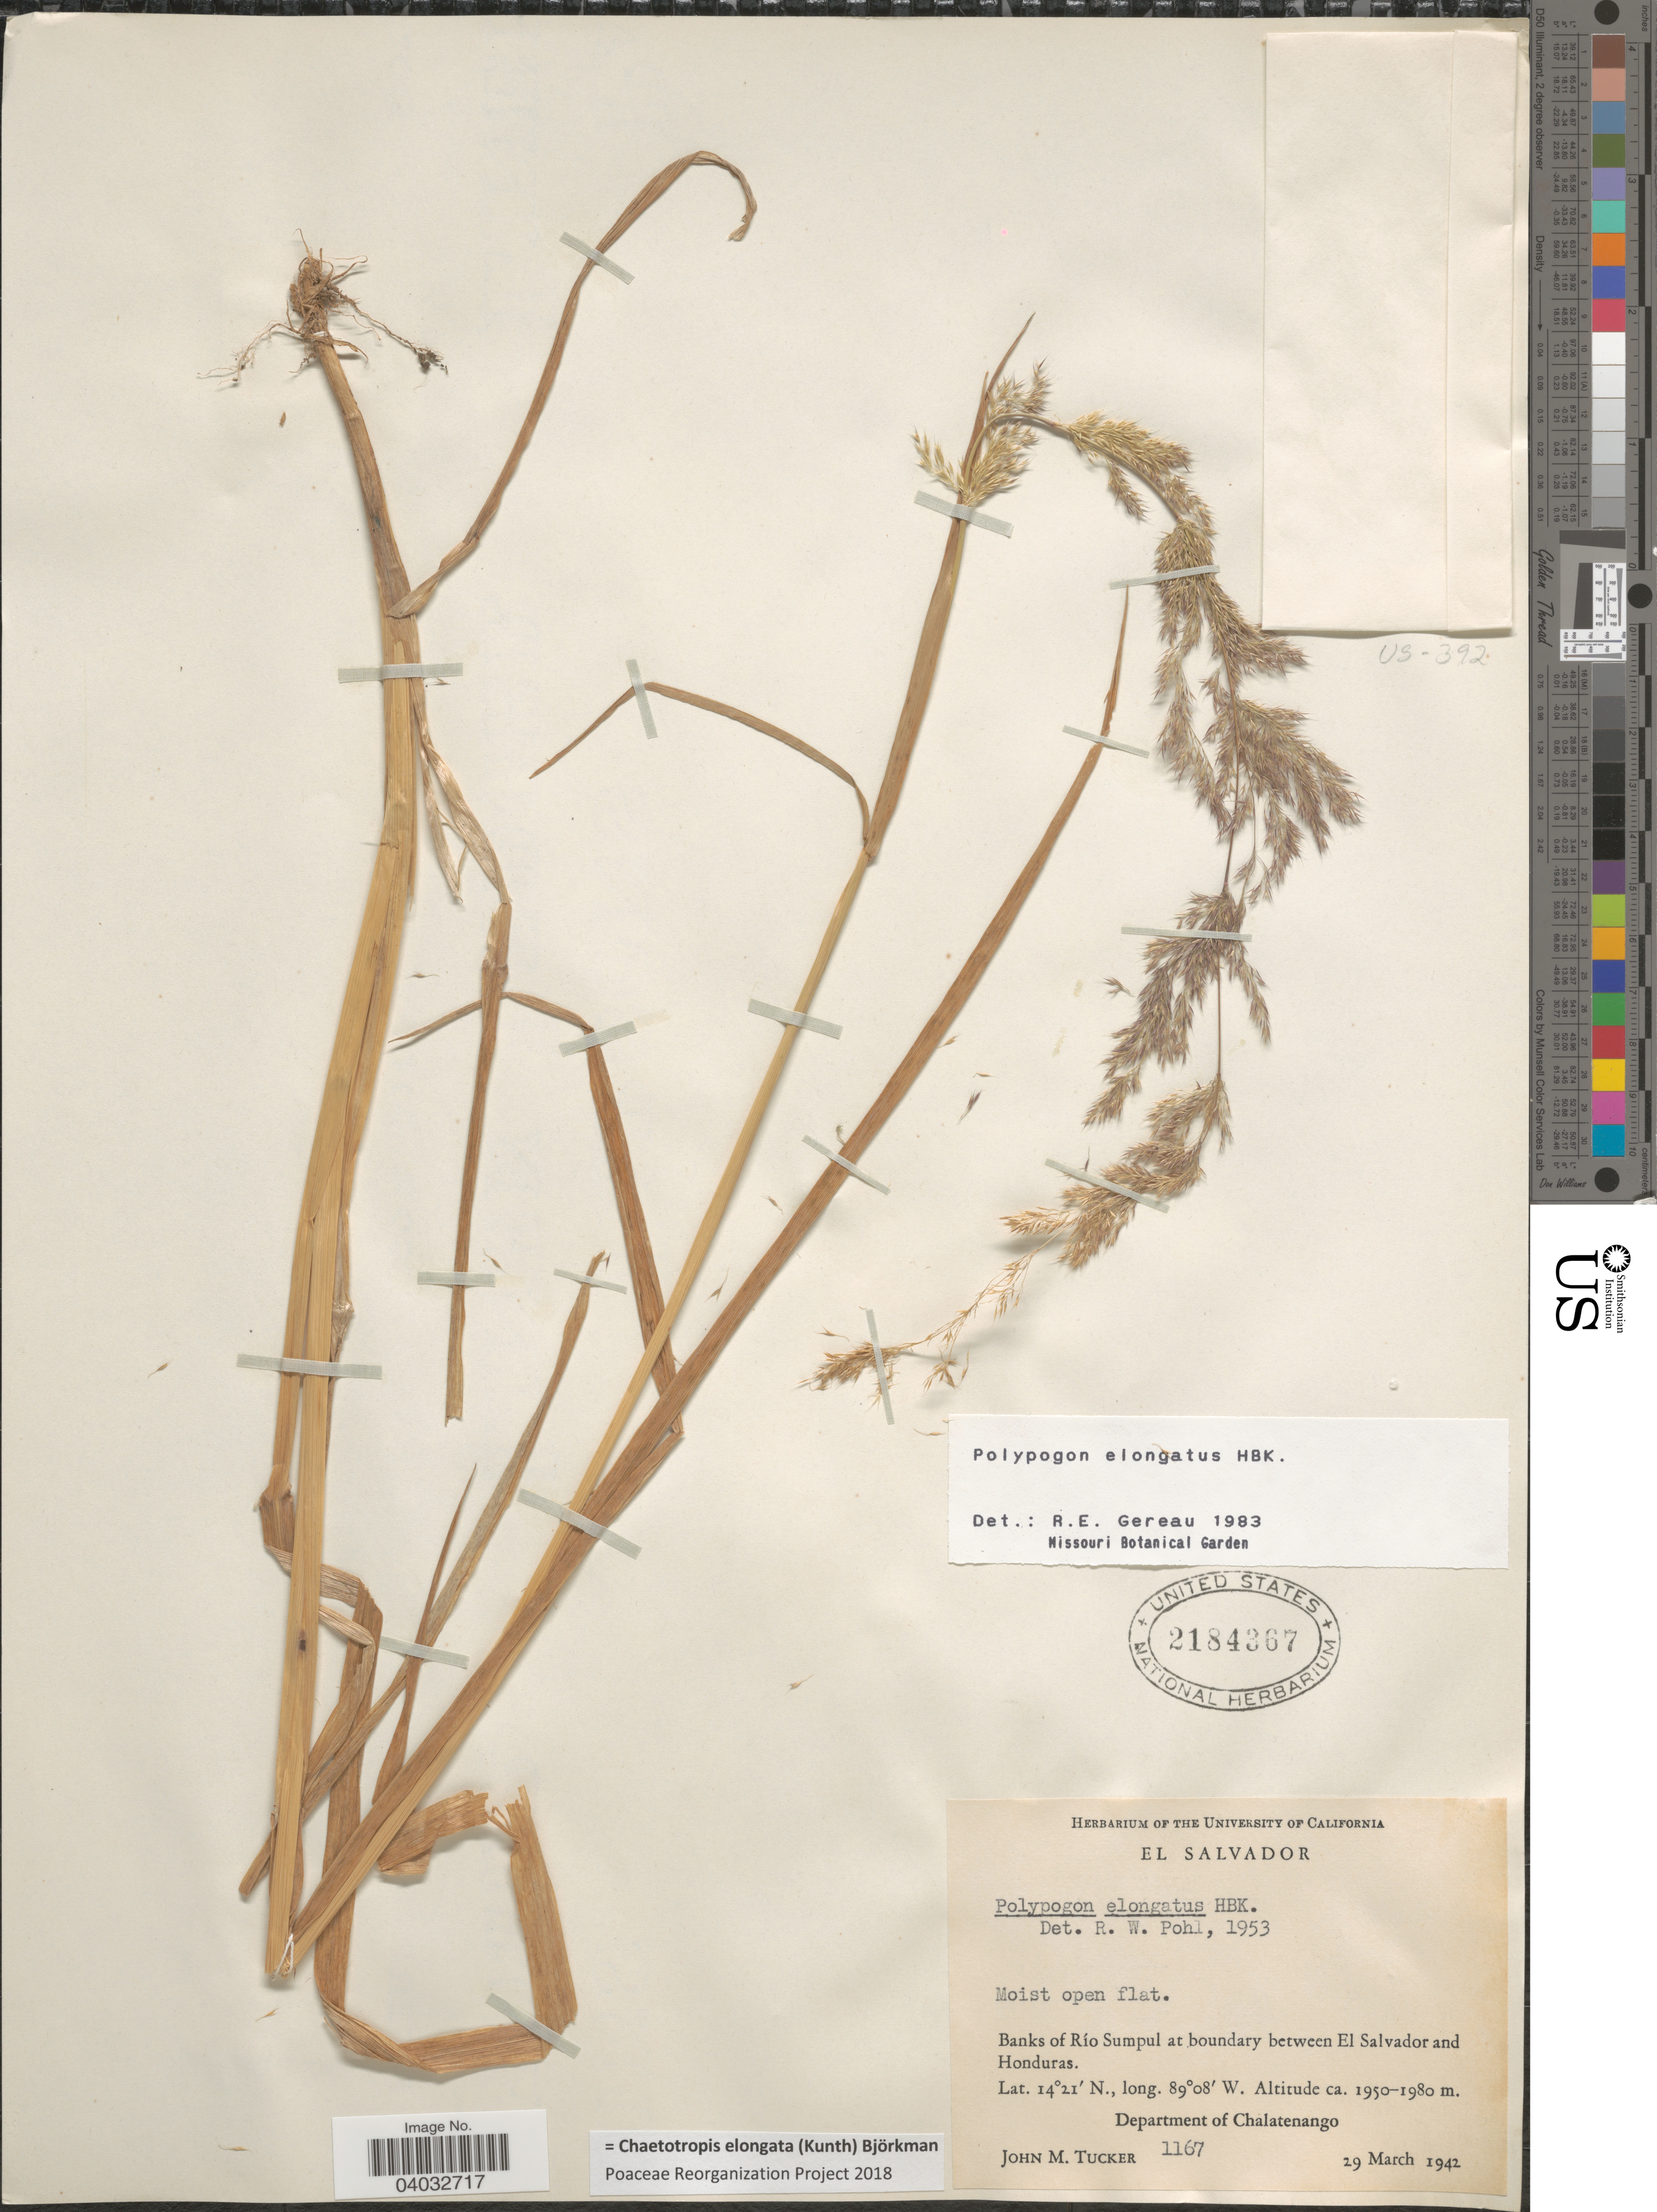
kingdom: Plantae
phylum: Tracheophyta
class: Liliopsida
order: Poales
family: Poaceae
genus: Chaetotropis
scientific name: Chaetotropis elongata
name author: (Kunth) Björkman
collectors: J. M. Tucker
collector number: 1167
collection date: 1942-03-29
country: El Salvador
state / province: Chalatenango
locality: Banks of Río Sumpul at boundary between El Salvador and Honduras. Department of Chalatenango.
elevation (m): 1950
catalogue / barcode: US 2184367